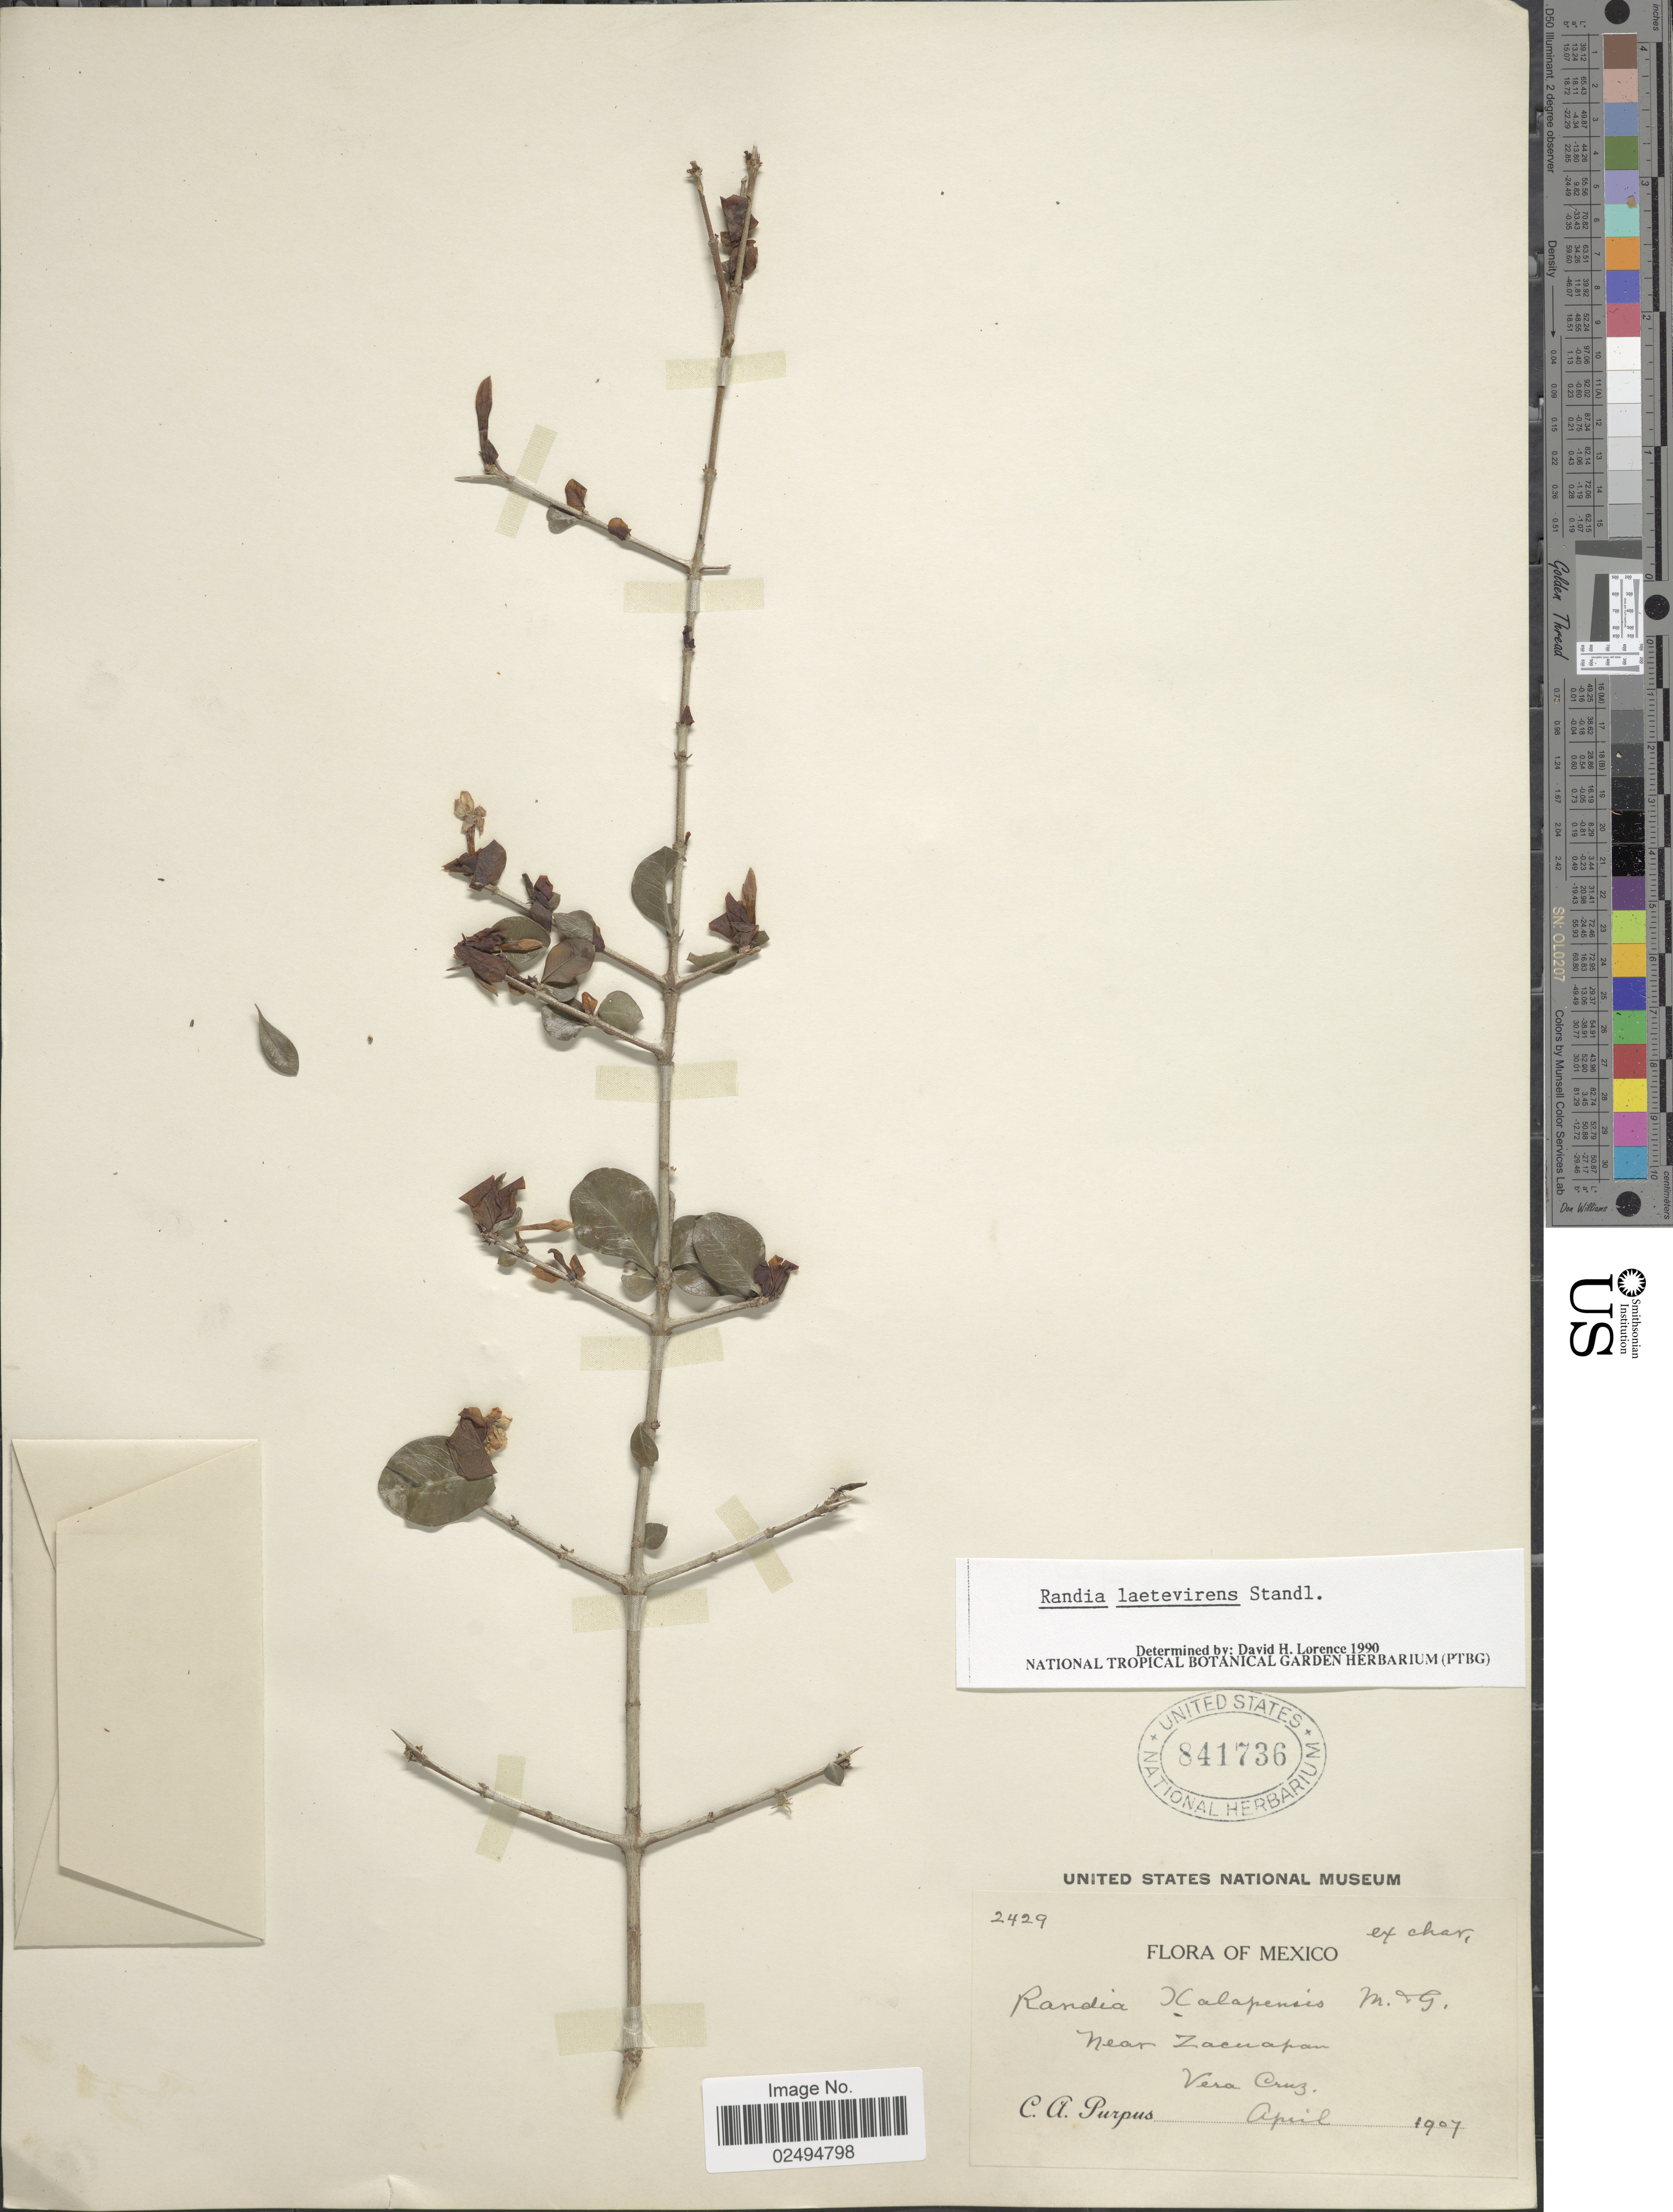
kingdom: Plantae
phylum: Tracheophyta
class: Magnoliopsida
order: Gentianales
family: Rubiaceae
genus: Randia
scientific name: Randia laetevirens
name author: Standl.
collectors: C. A. Purpus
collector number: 2429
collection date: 1907-04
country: Mexico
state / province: Veracruz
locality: Near Zacuapan, Vera Cruz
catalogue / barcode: US 841736